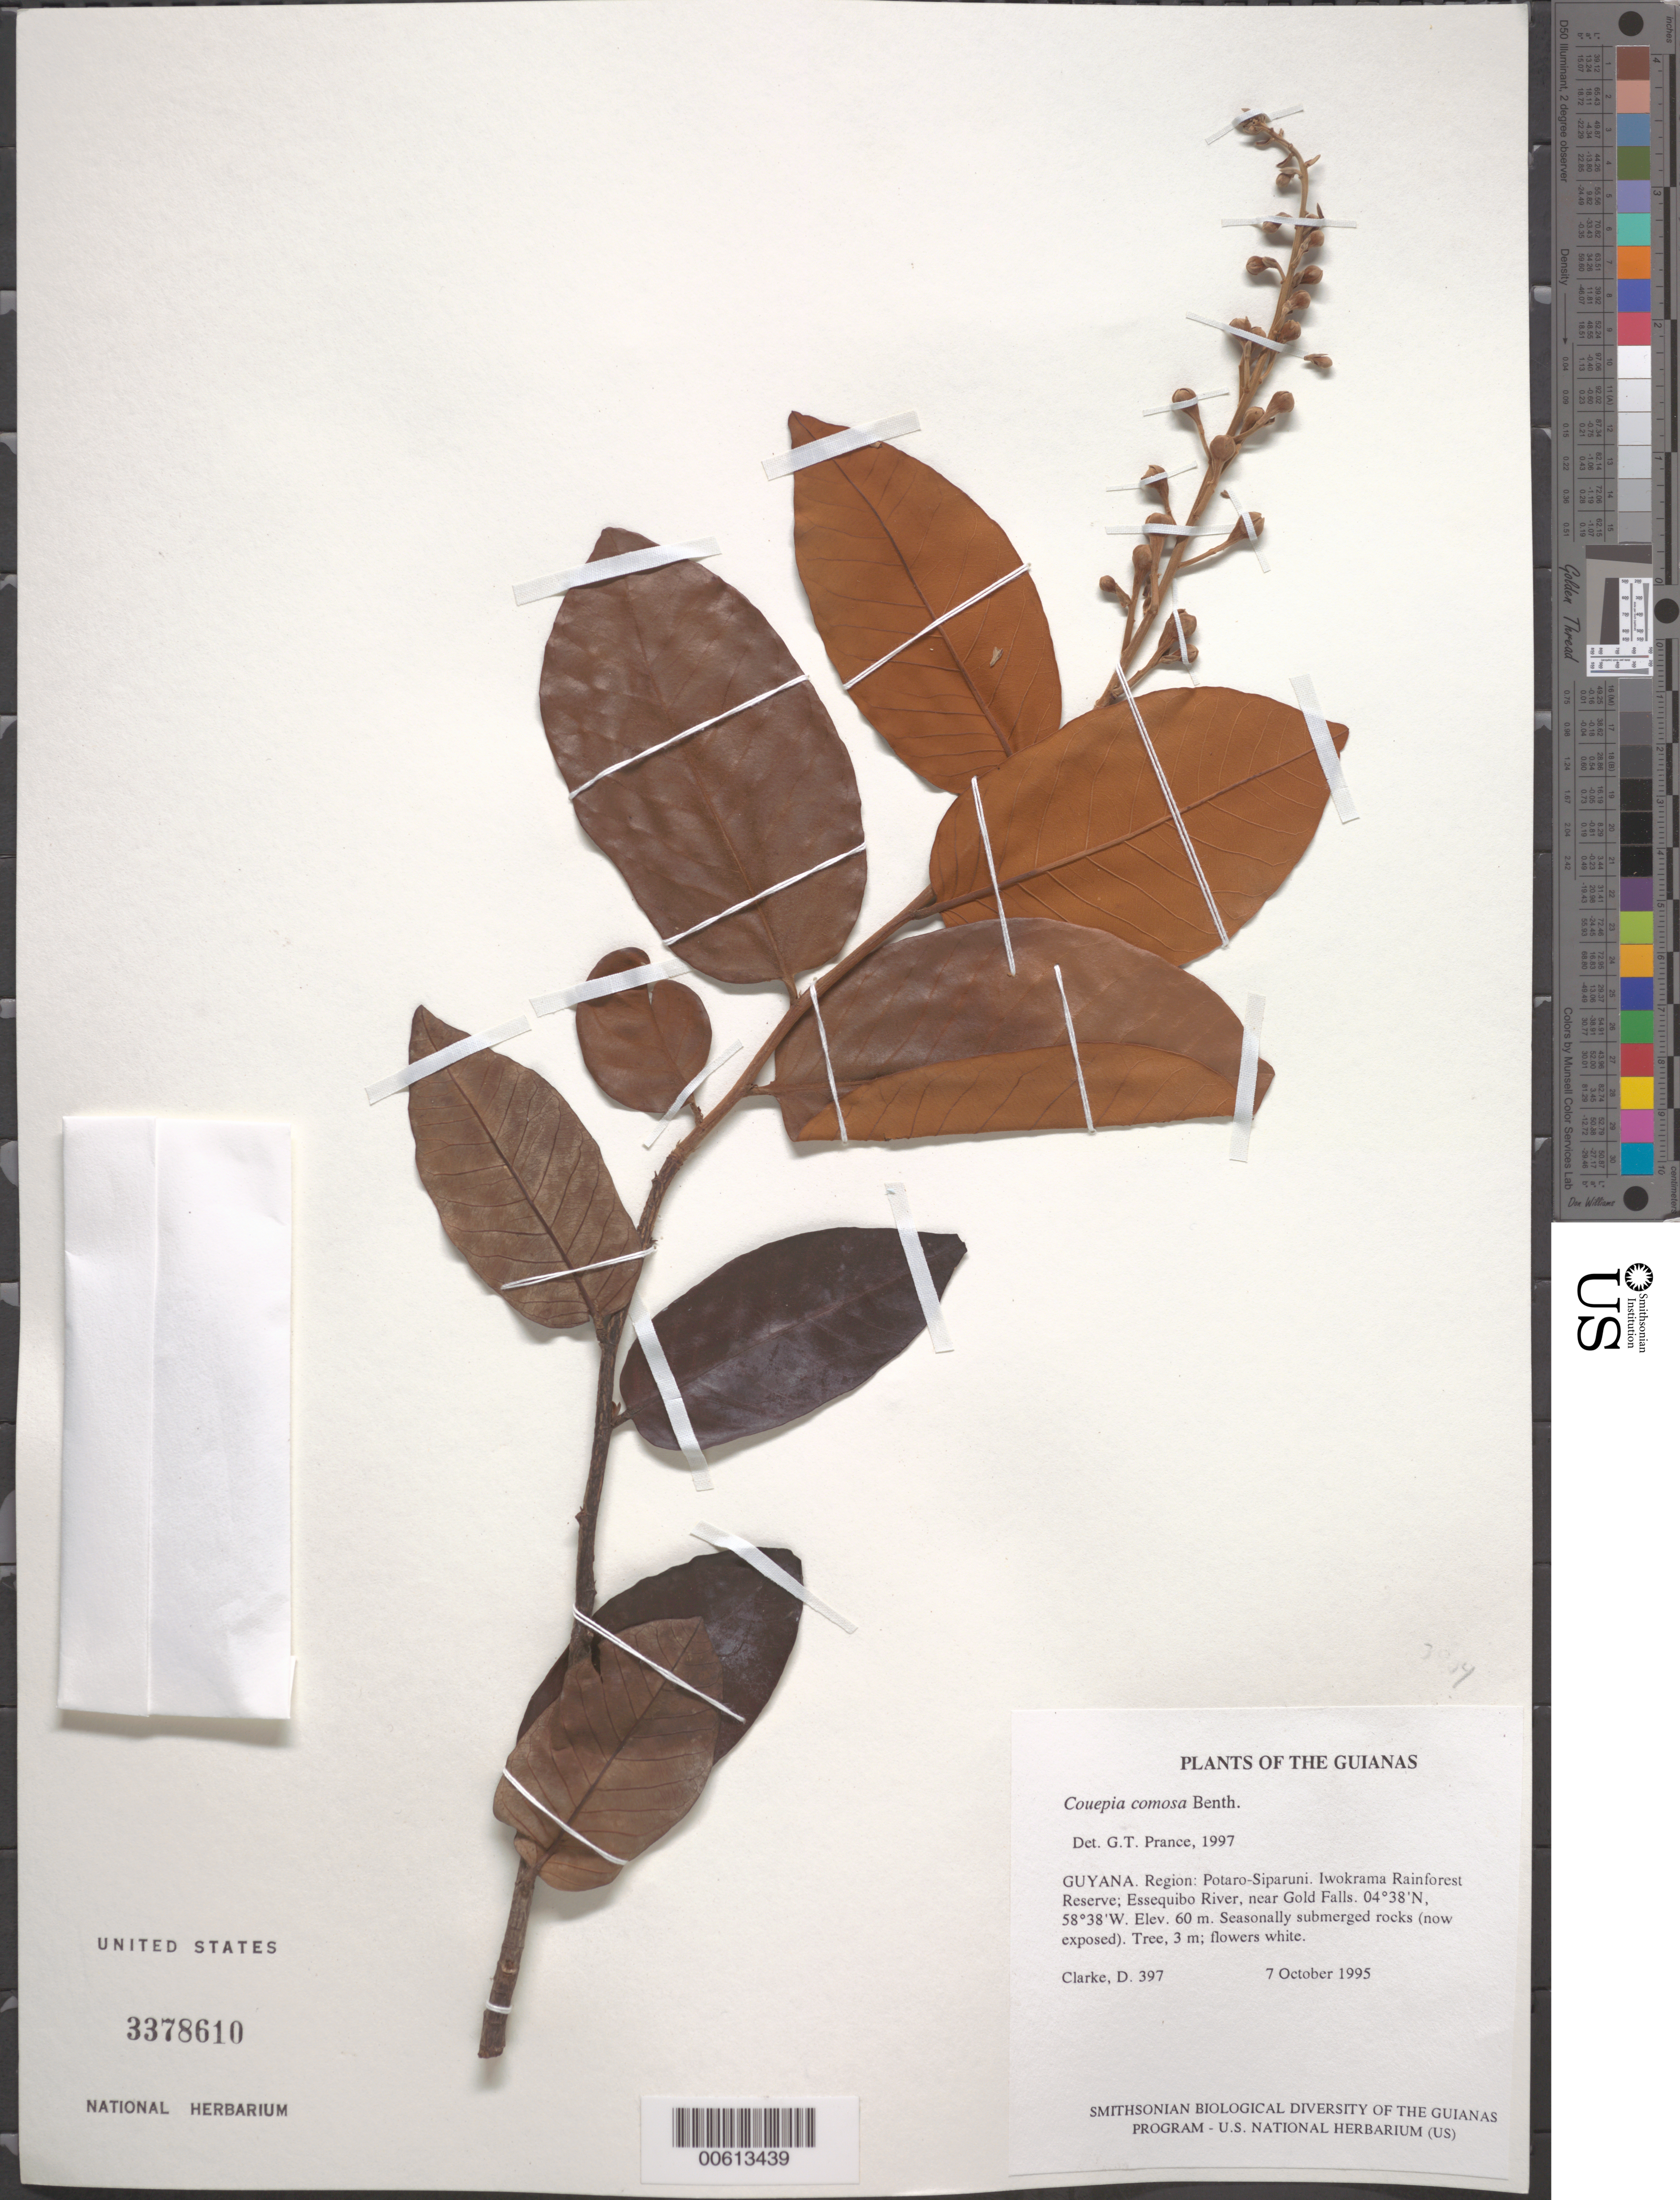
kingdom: Plantae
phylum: Tracheophyta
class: Magnoliopsida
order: Malpighiales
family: Chrysobalanaceae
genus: Couepia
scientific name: Couepia comosa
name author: Benth.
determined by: Prance, G. T.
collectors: H. D. Clarke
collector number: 397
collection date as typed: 7 October 1995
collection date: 1995-10-07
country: Guyana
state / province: Potaro-Siparuni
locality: Iwokrama Rainforest Reserve; Essequibo River, near Gold Falls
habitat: Seasonally submerged rocks (now exposed)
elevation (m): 60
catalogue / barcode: US 3378610